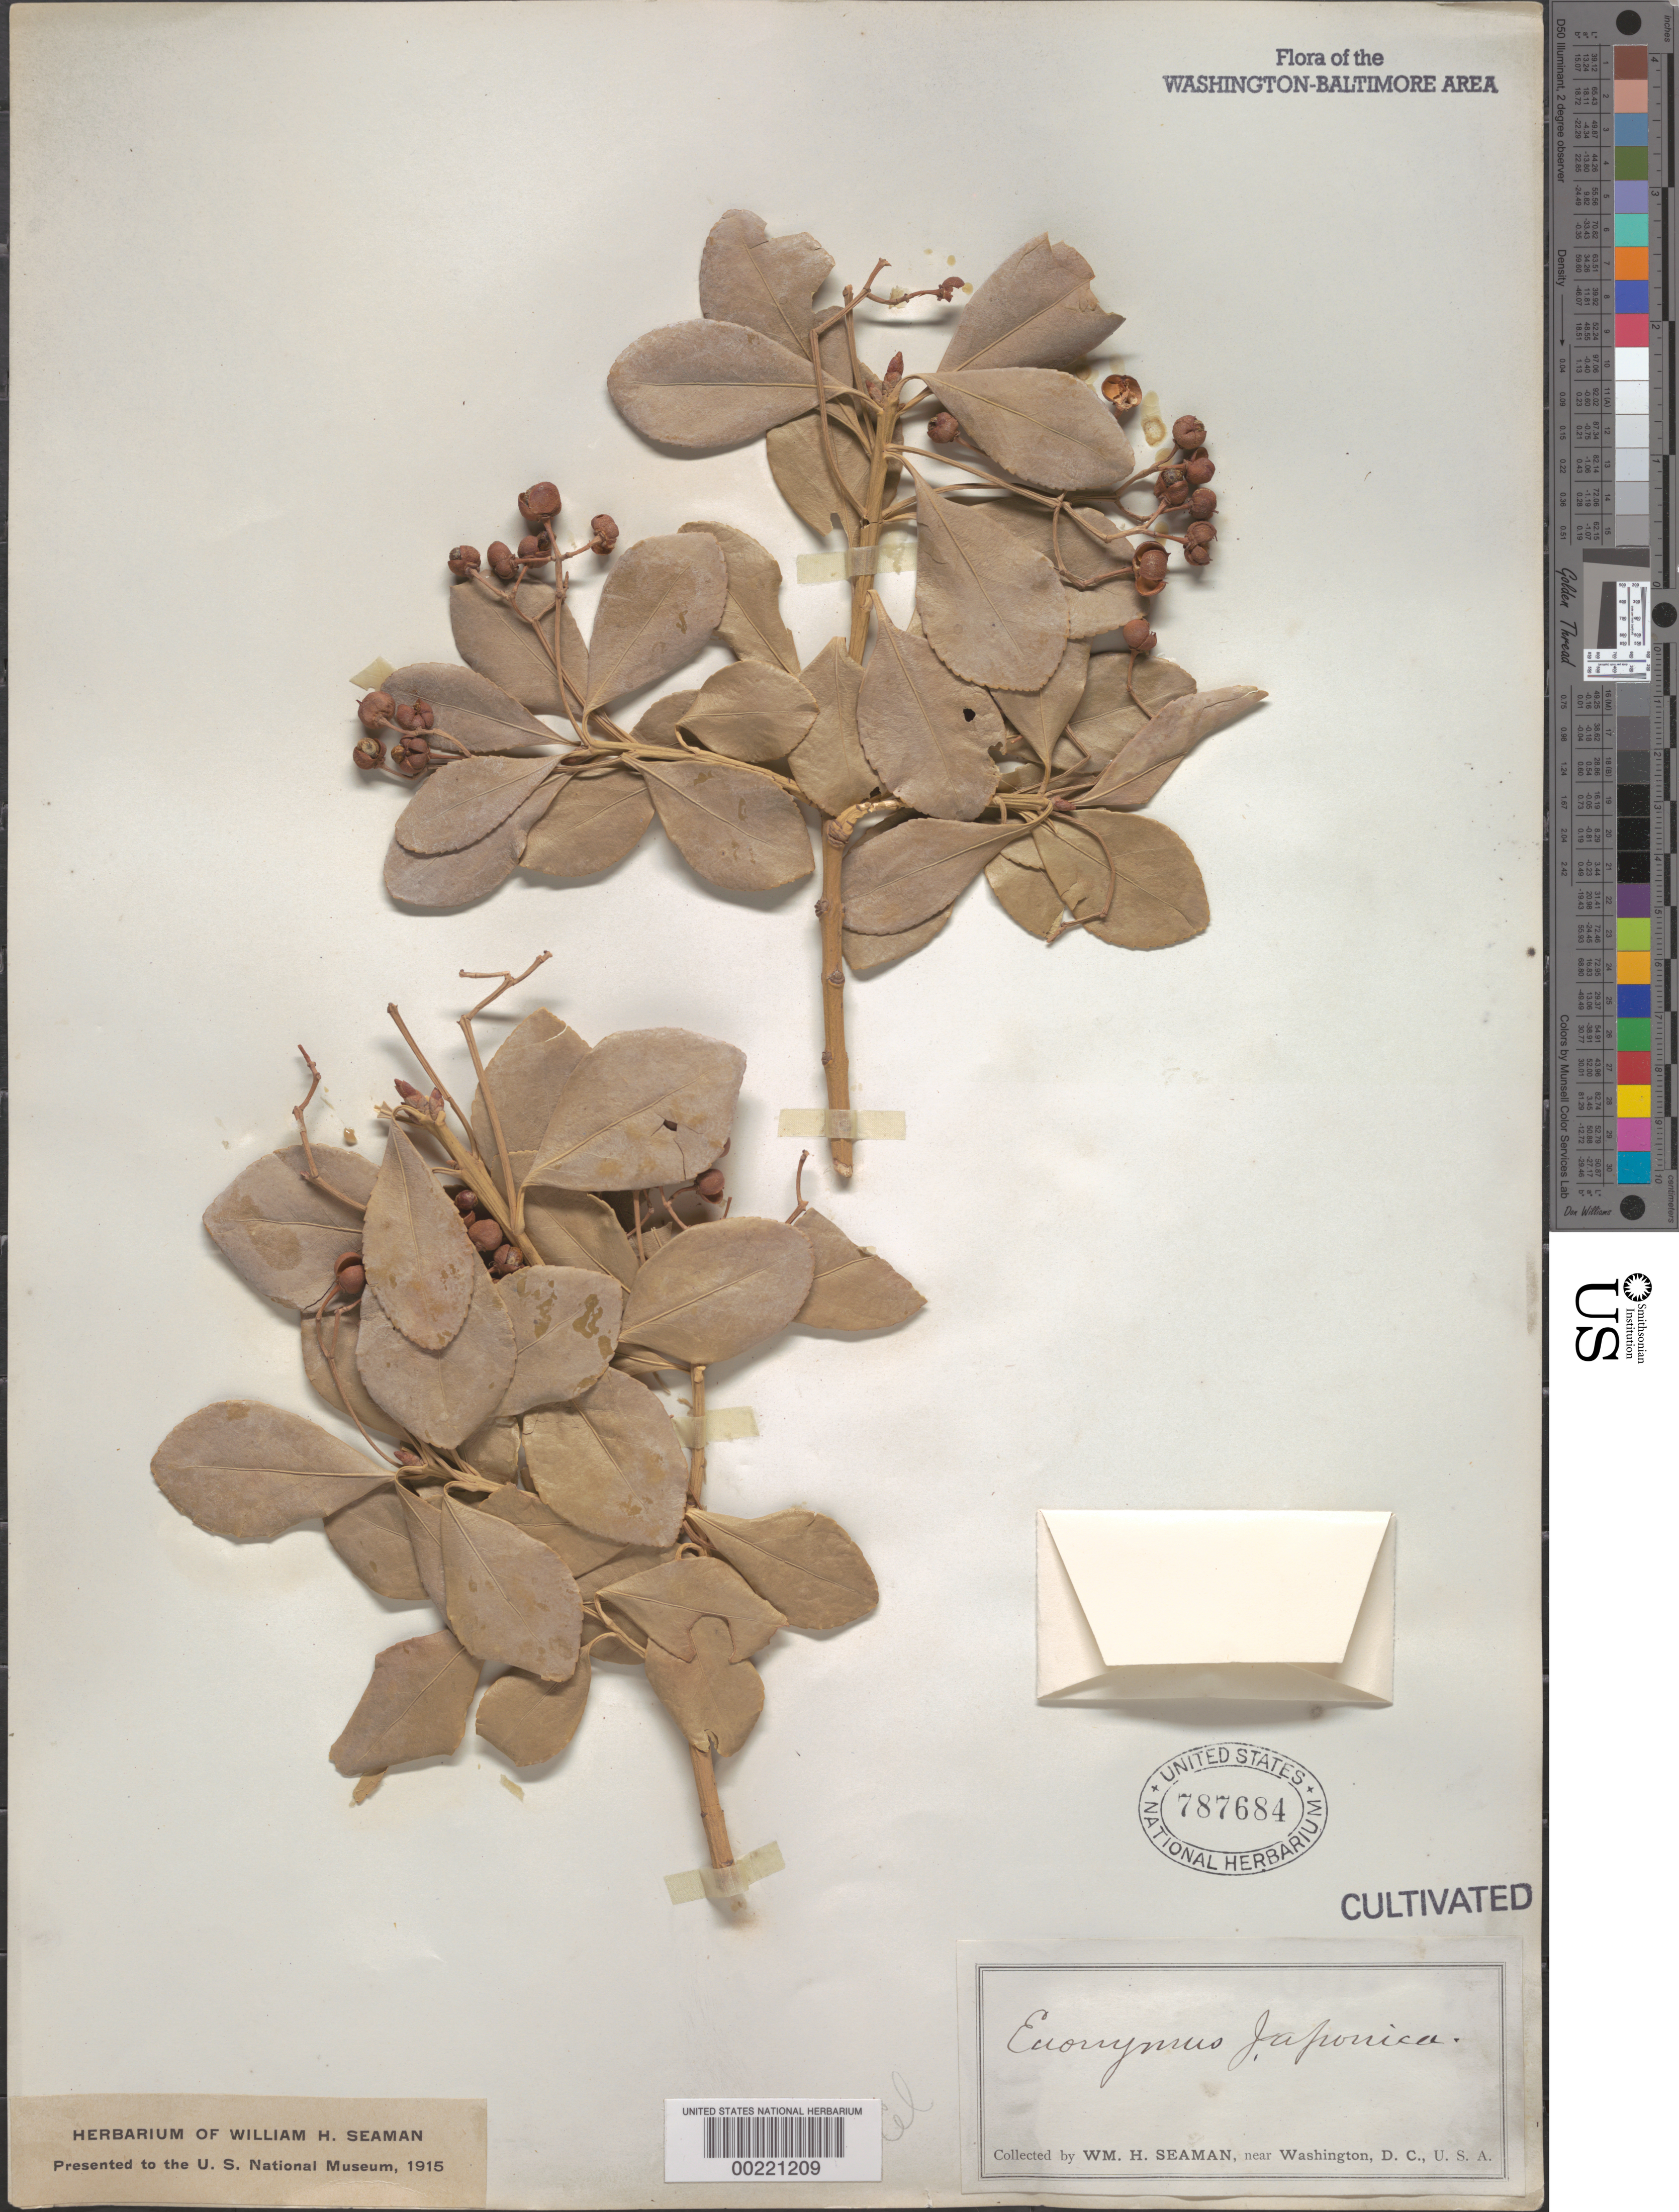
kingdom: Plantae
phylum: Tracheophyta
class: Magnoliopsida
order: Celastrales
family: Celastraceae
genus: Euonymus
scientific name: Euonymus japonicus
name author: Thunb.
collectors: W. Seaman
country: United States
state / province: District of Columbia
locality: Near Washington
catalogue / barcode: US 787684